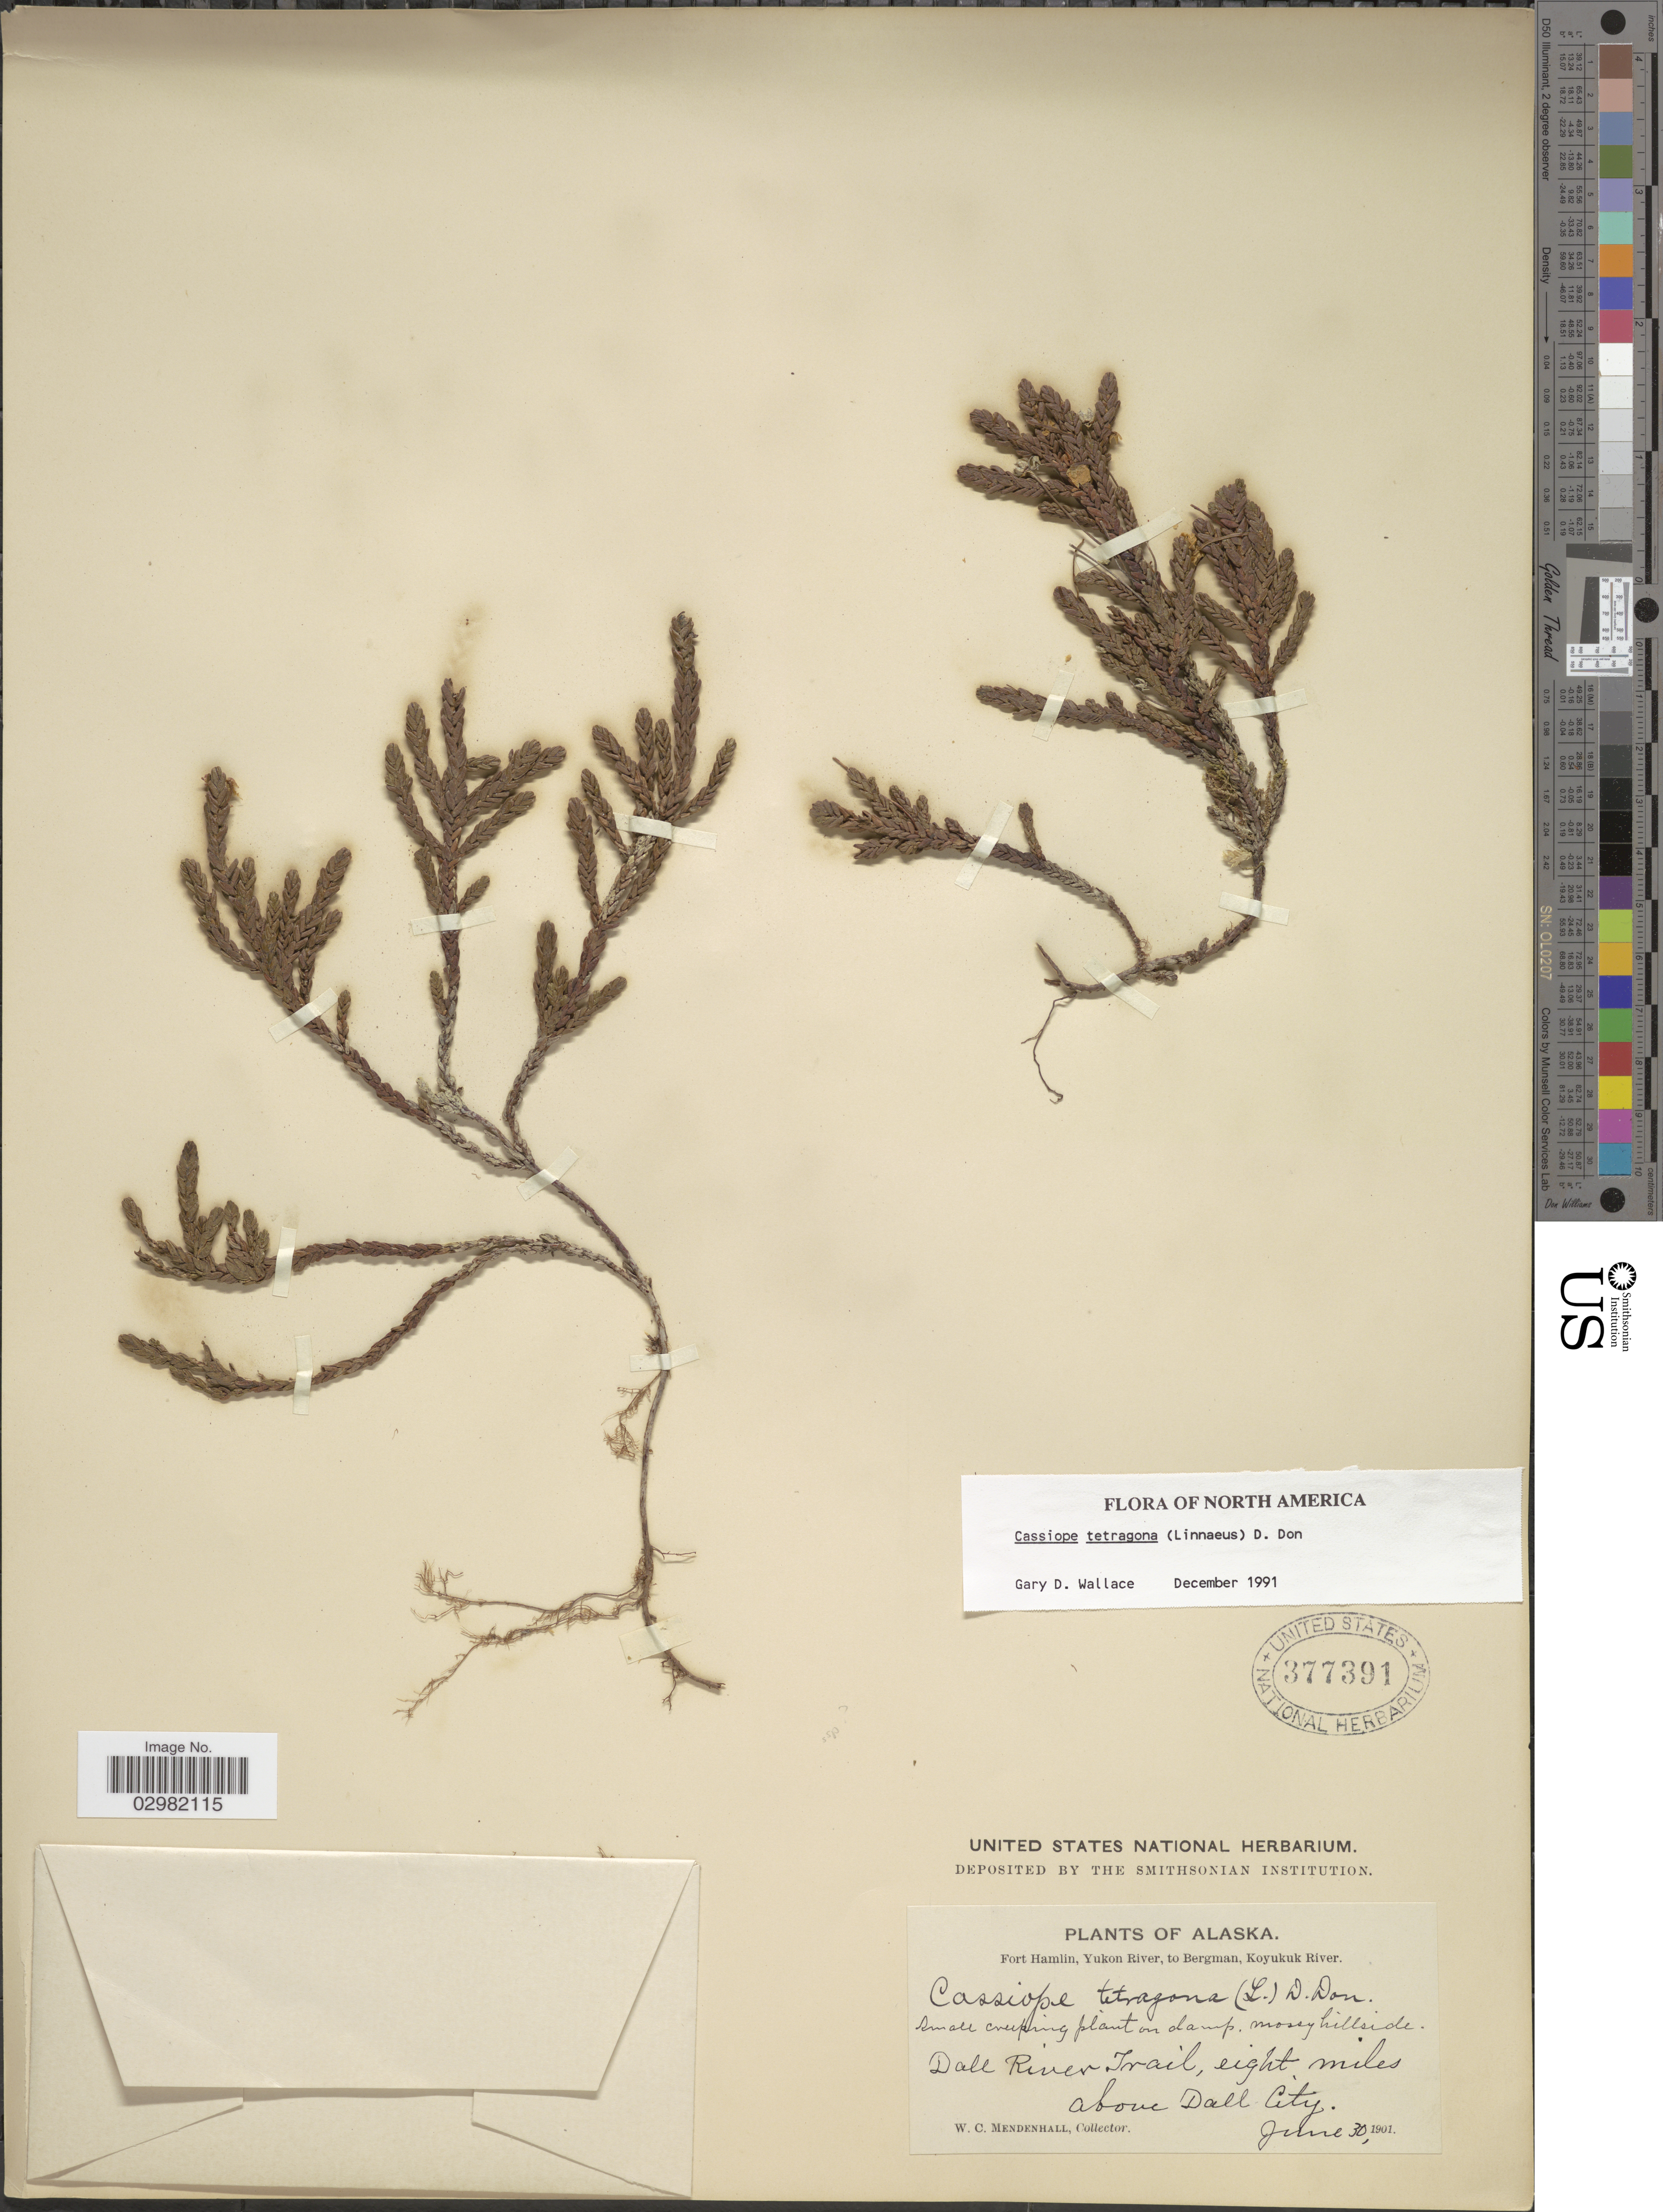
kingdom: Plantae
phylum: Tracheophyta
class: Magnoliopsida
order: Ericales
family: Ericaceae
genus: Cassiope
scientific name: Cassiope tetragona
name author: (L.) D. Don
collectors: W. Mendenhall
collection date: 1901-06-30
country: United States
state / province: Alaska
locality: Dall River Trail, eight miles above Dall City.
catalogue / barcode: US 377391